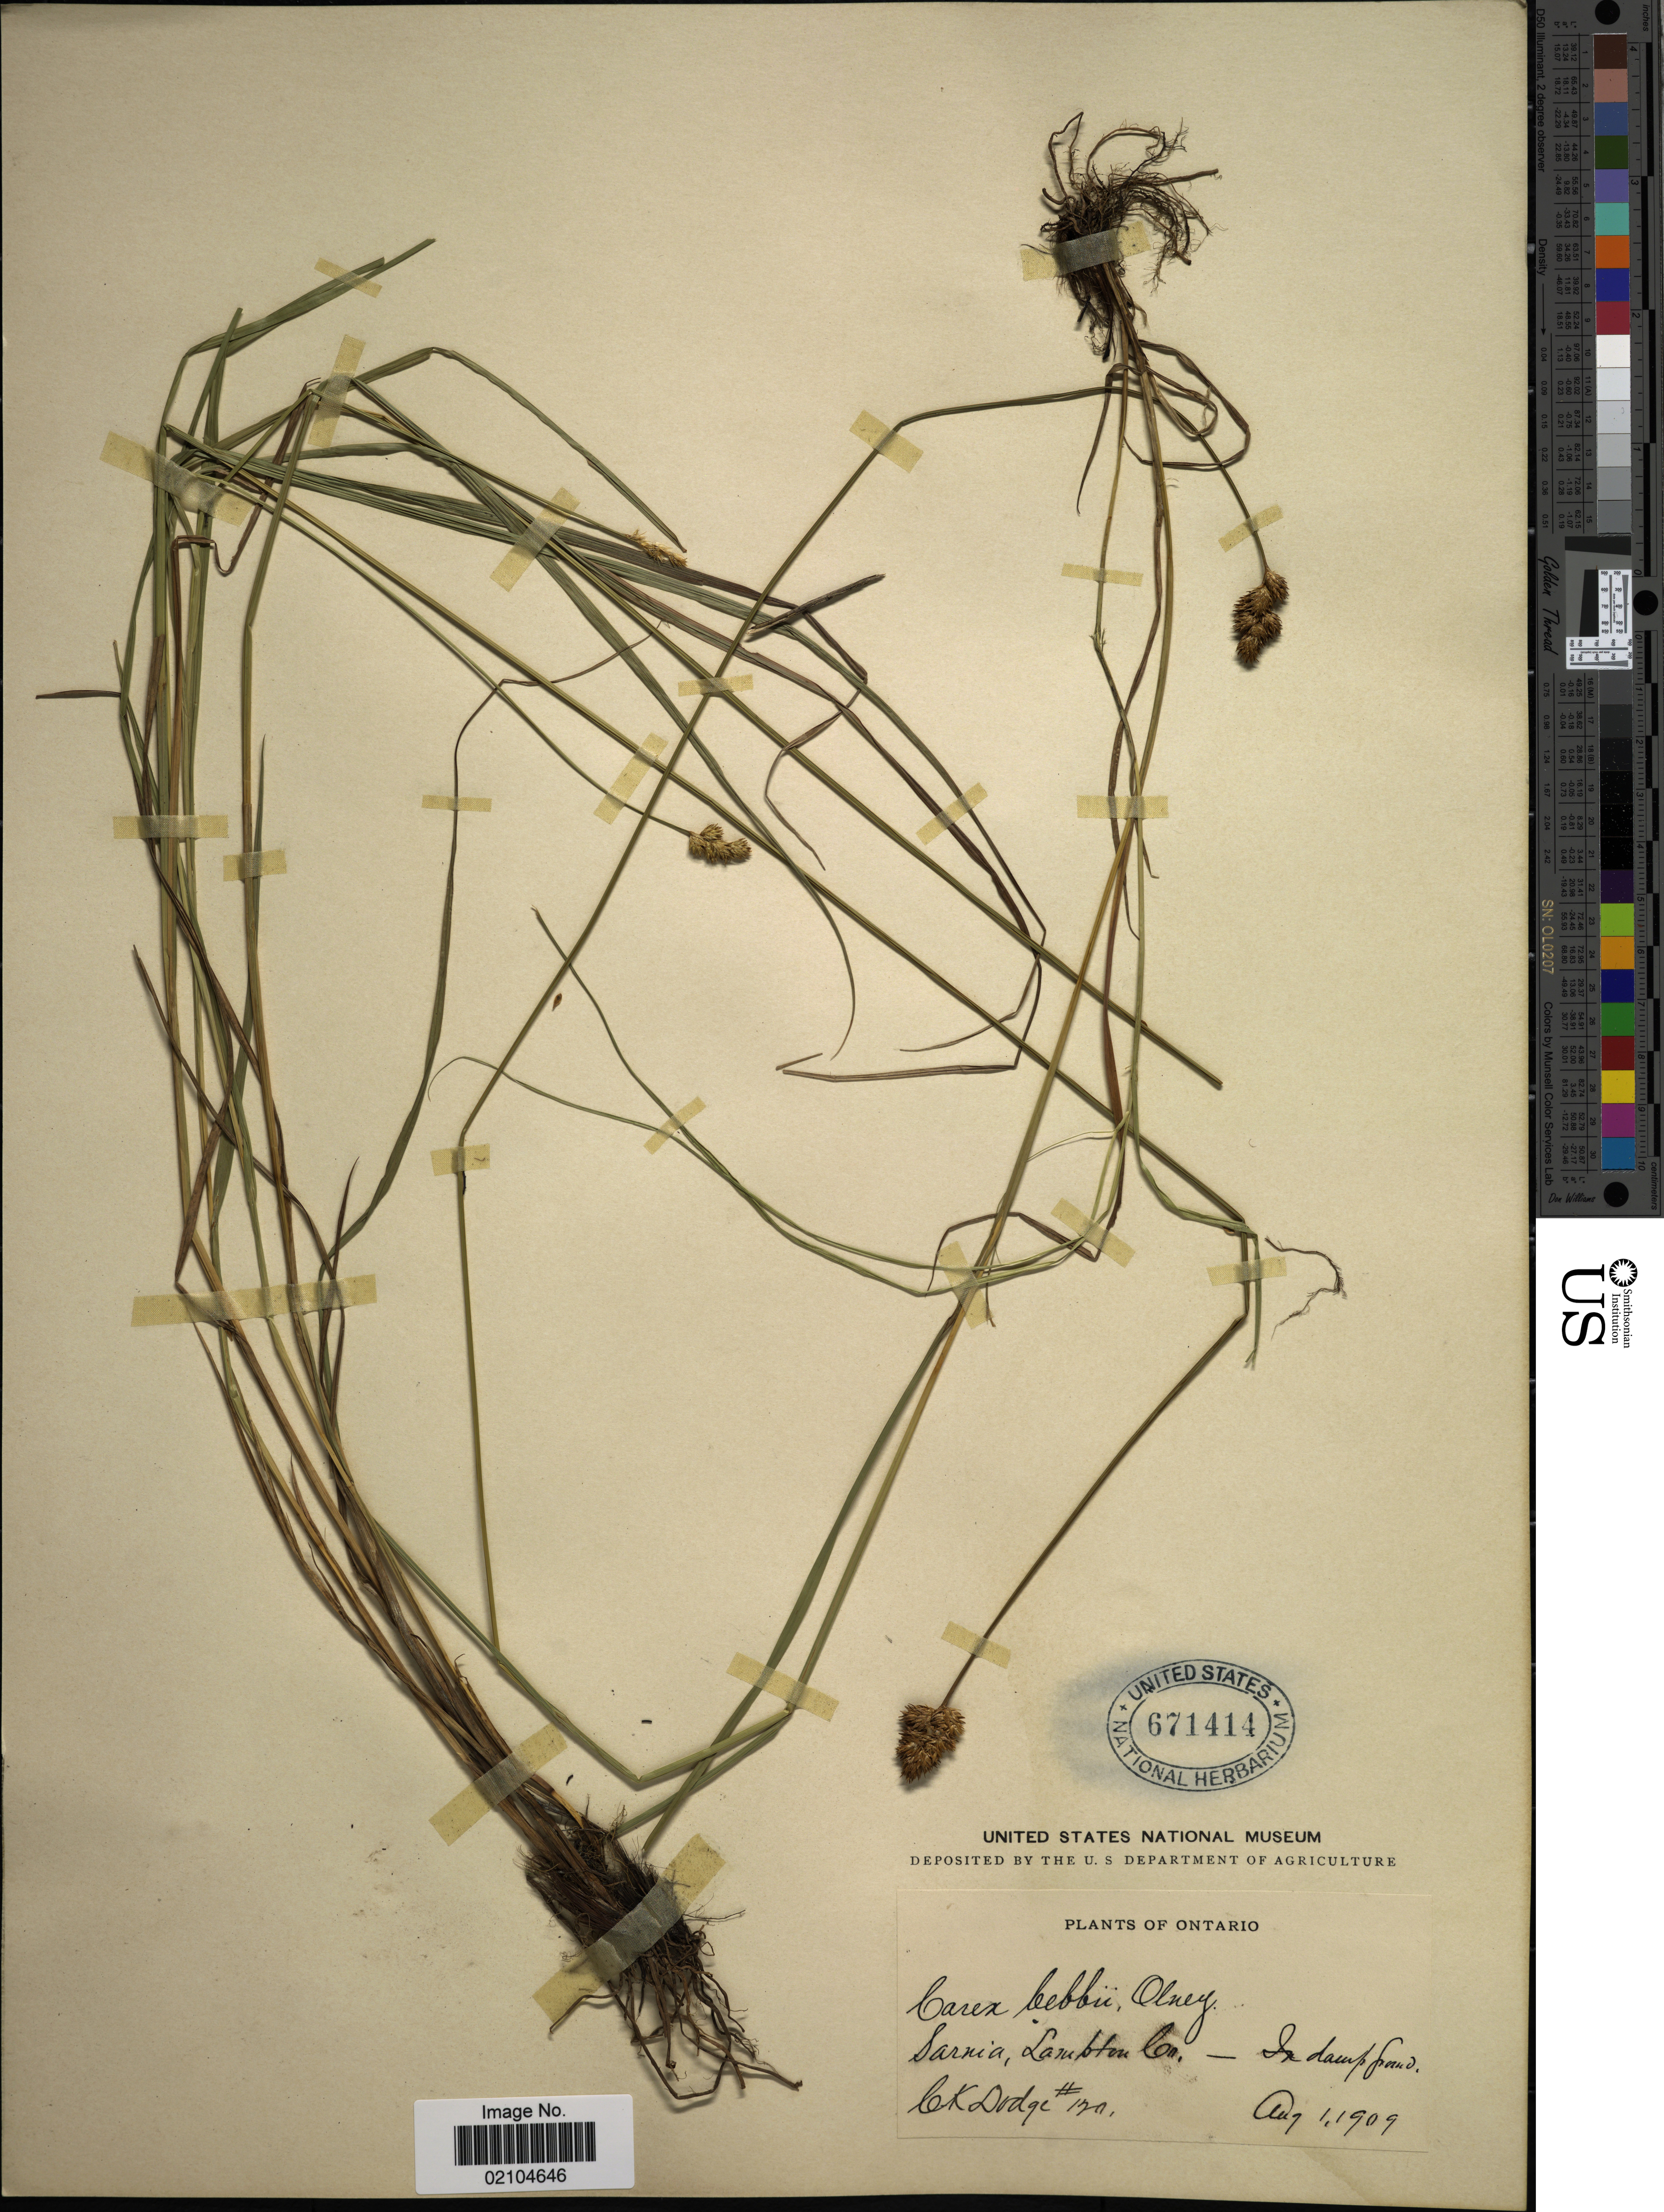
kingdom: Plantae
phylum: Tracheophyta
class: Liliopsida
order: Poales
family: Cyperaceae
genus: Carex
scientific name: Carex bebbii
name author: (L.H. Bailey) Olney ex Fernald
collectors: C. Dodge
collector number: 120*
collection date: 1909-08-01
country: Canada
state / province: Ontario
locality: Sarnia, Lambton Co.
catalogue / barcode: US 671414